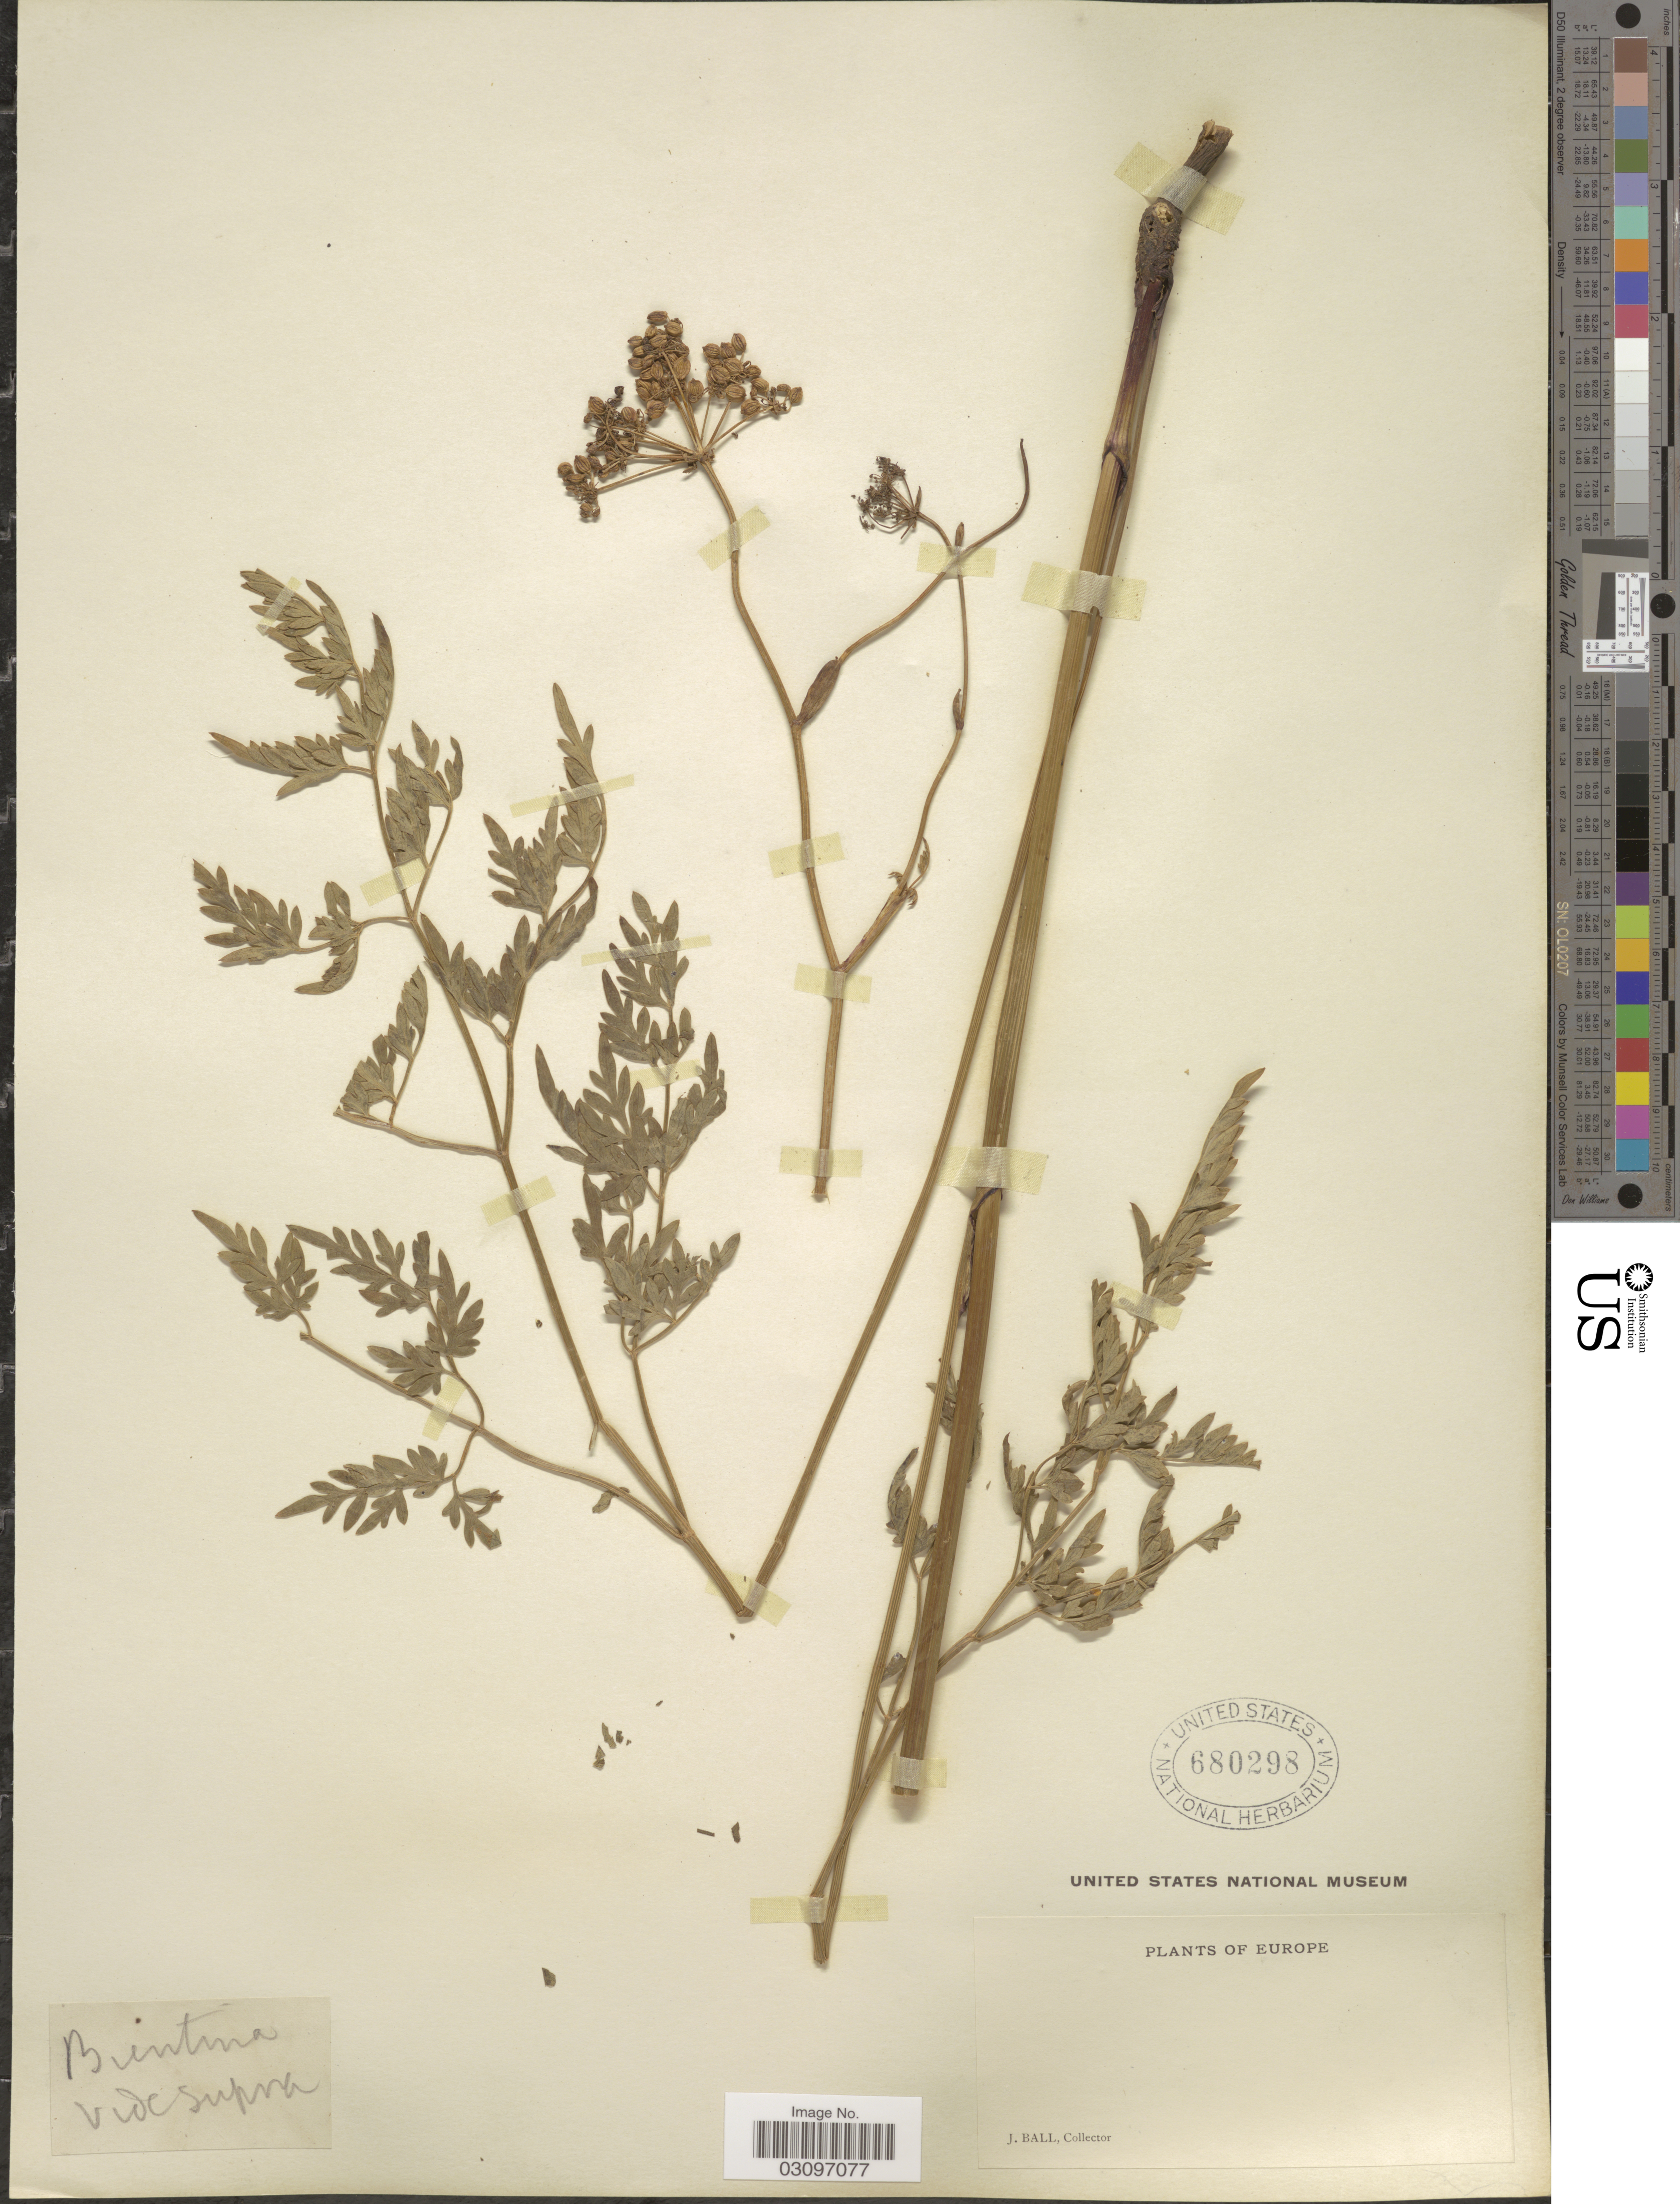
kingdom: Plantae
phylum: Tracheophyta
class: Magnoliopsida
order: Apiales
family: Apiaceae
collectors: J. Ball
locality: Europe.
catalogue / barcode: US 680298